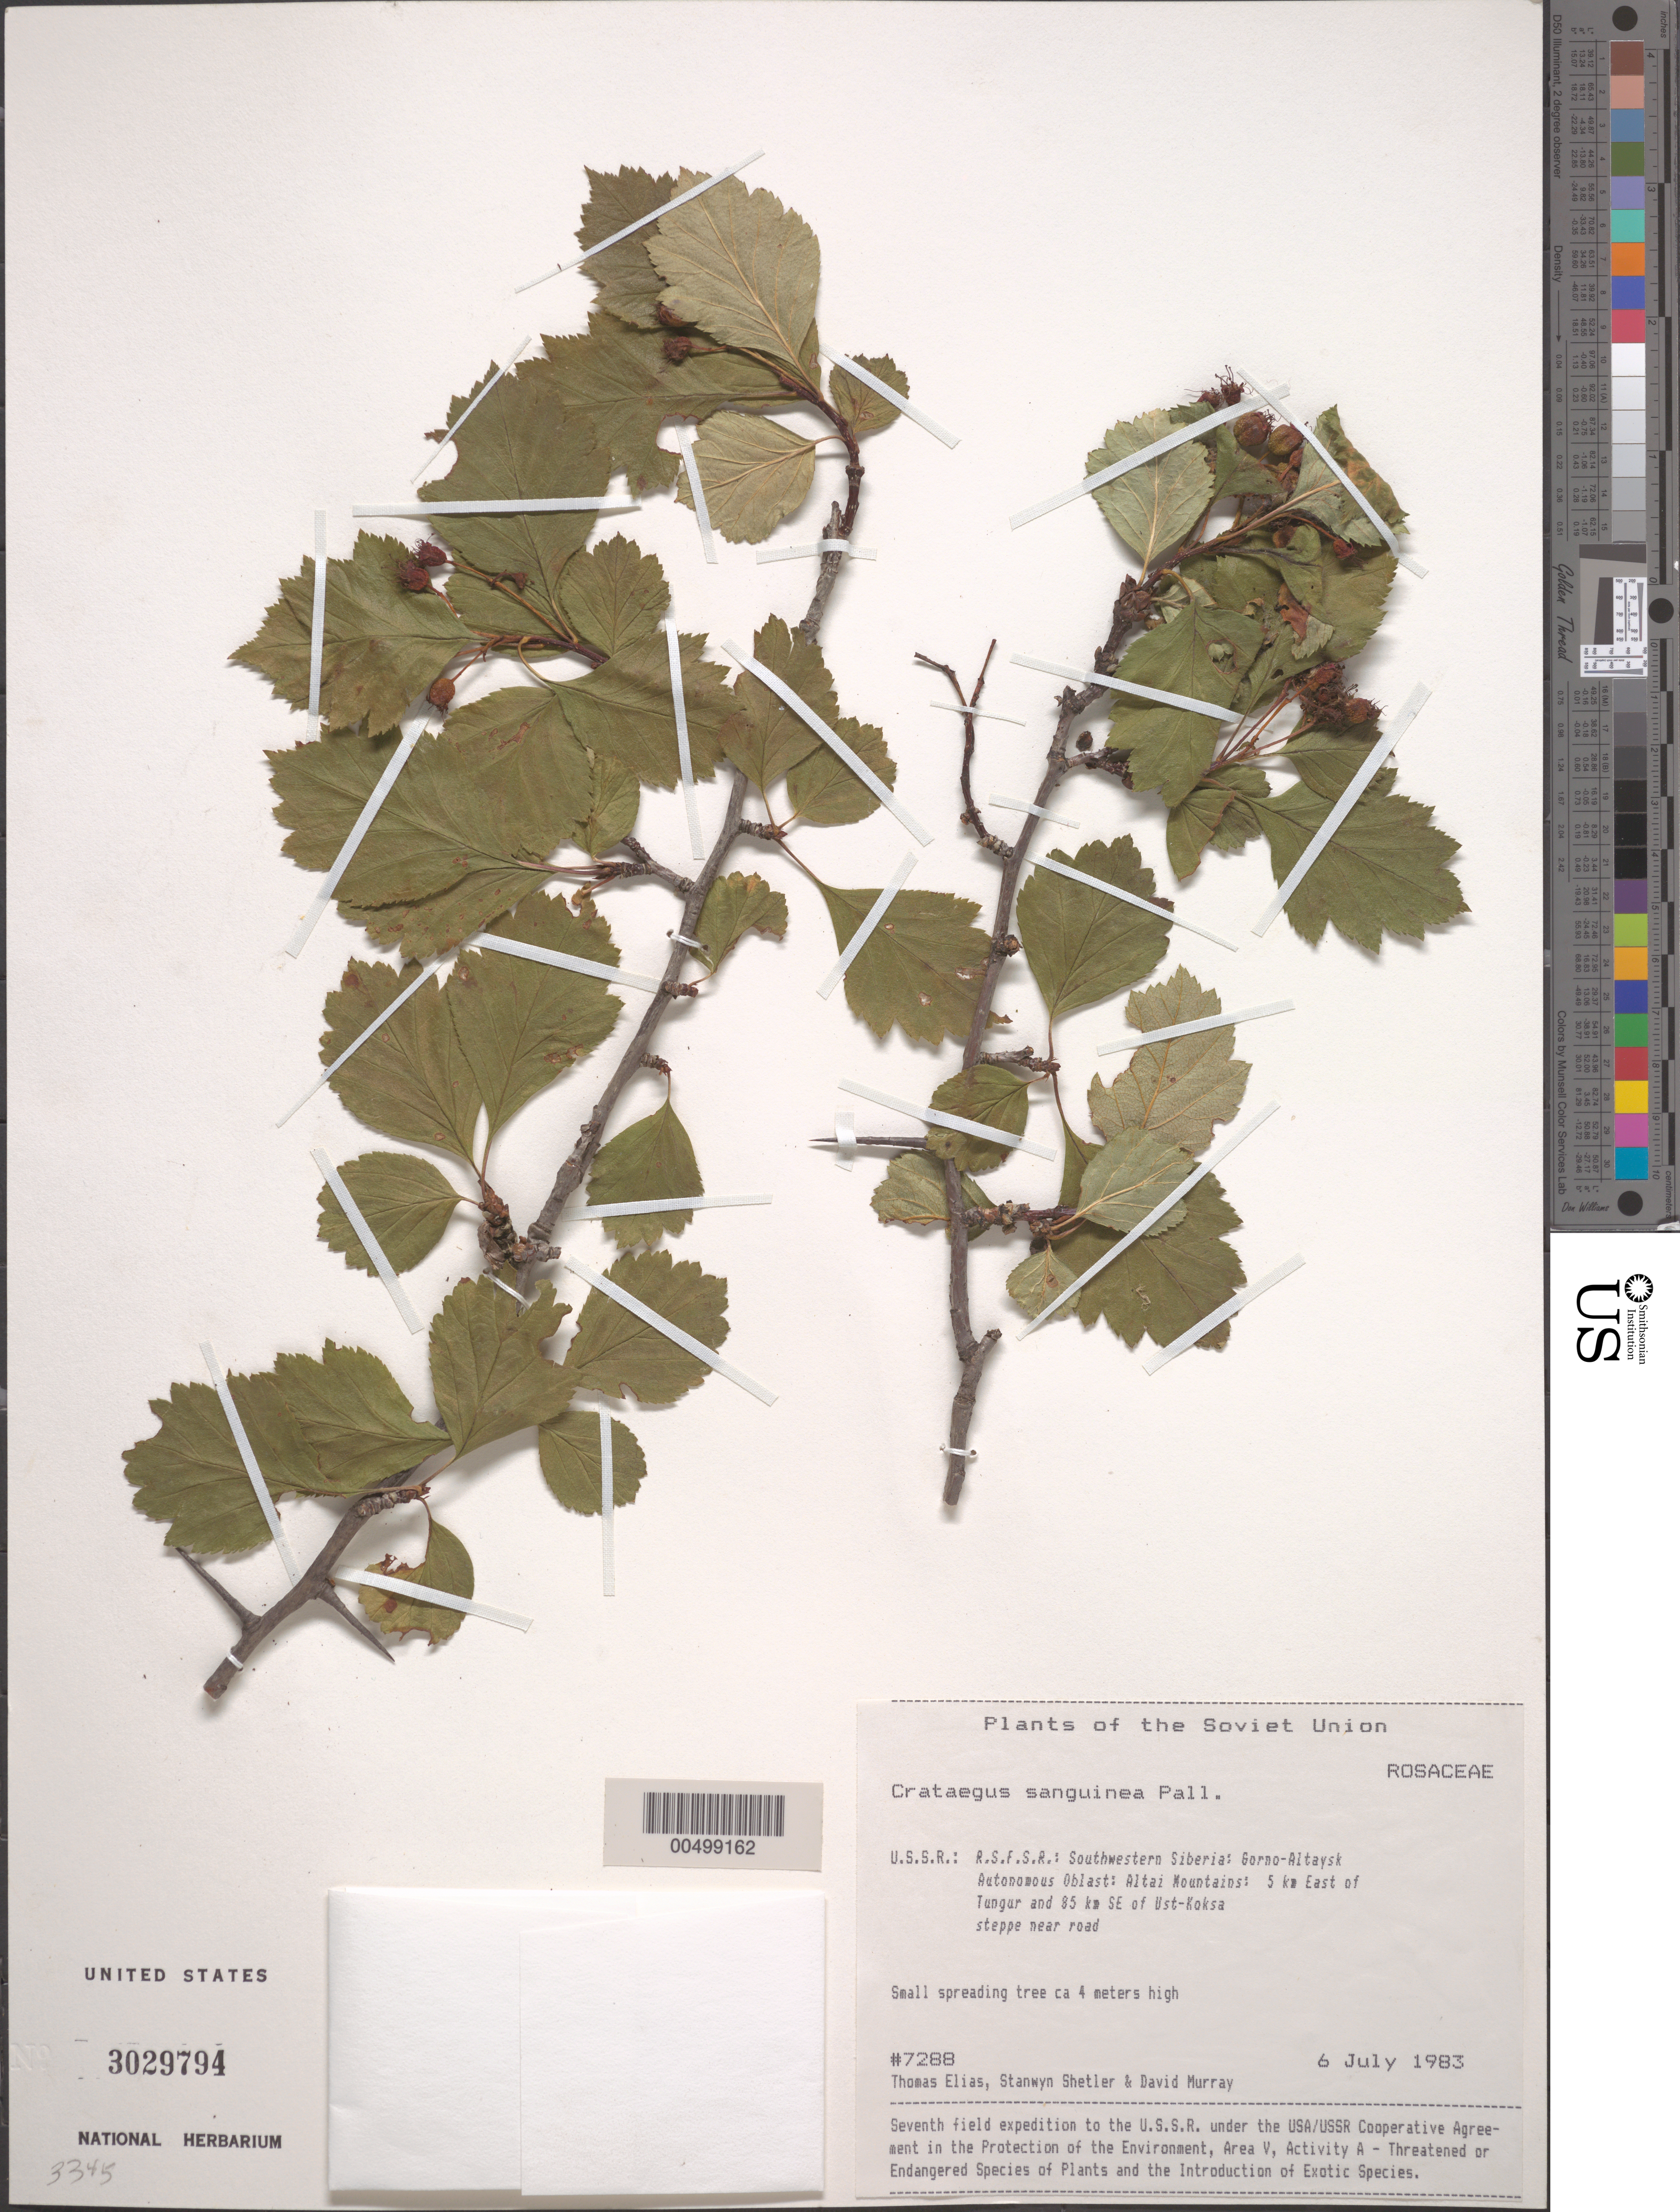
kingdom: Plantae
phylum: Tracheophyta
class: Magnoliopsida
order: Rosales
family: Rosaceae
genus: Crataegus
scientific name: Crataegus sanguinea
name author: Pall.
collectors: T. Elias, S. Shetler & D. F. Murray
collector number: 7288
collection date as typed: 06 Jul 1983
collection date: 1983-07-06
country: Russian Federation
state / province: Altai Republic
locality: Altai Mountains, 5 km E of Tungur and 85 km SE of Ust-Koksa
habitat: steppe near road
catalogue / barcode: US 3029794